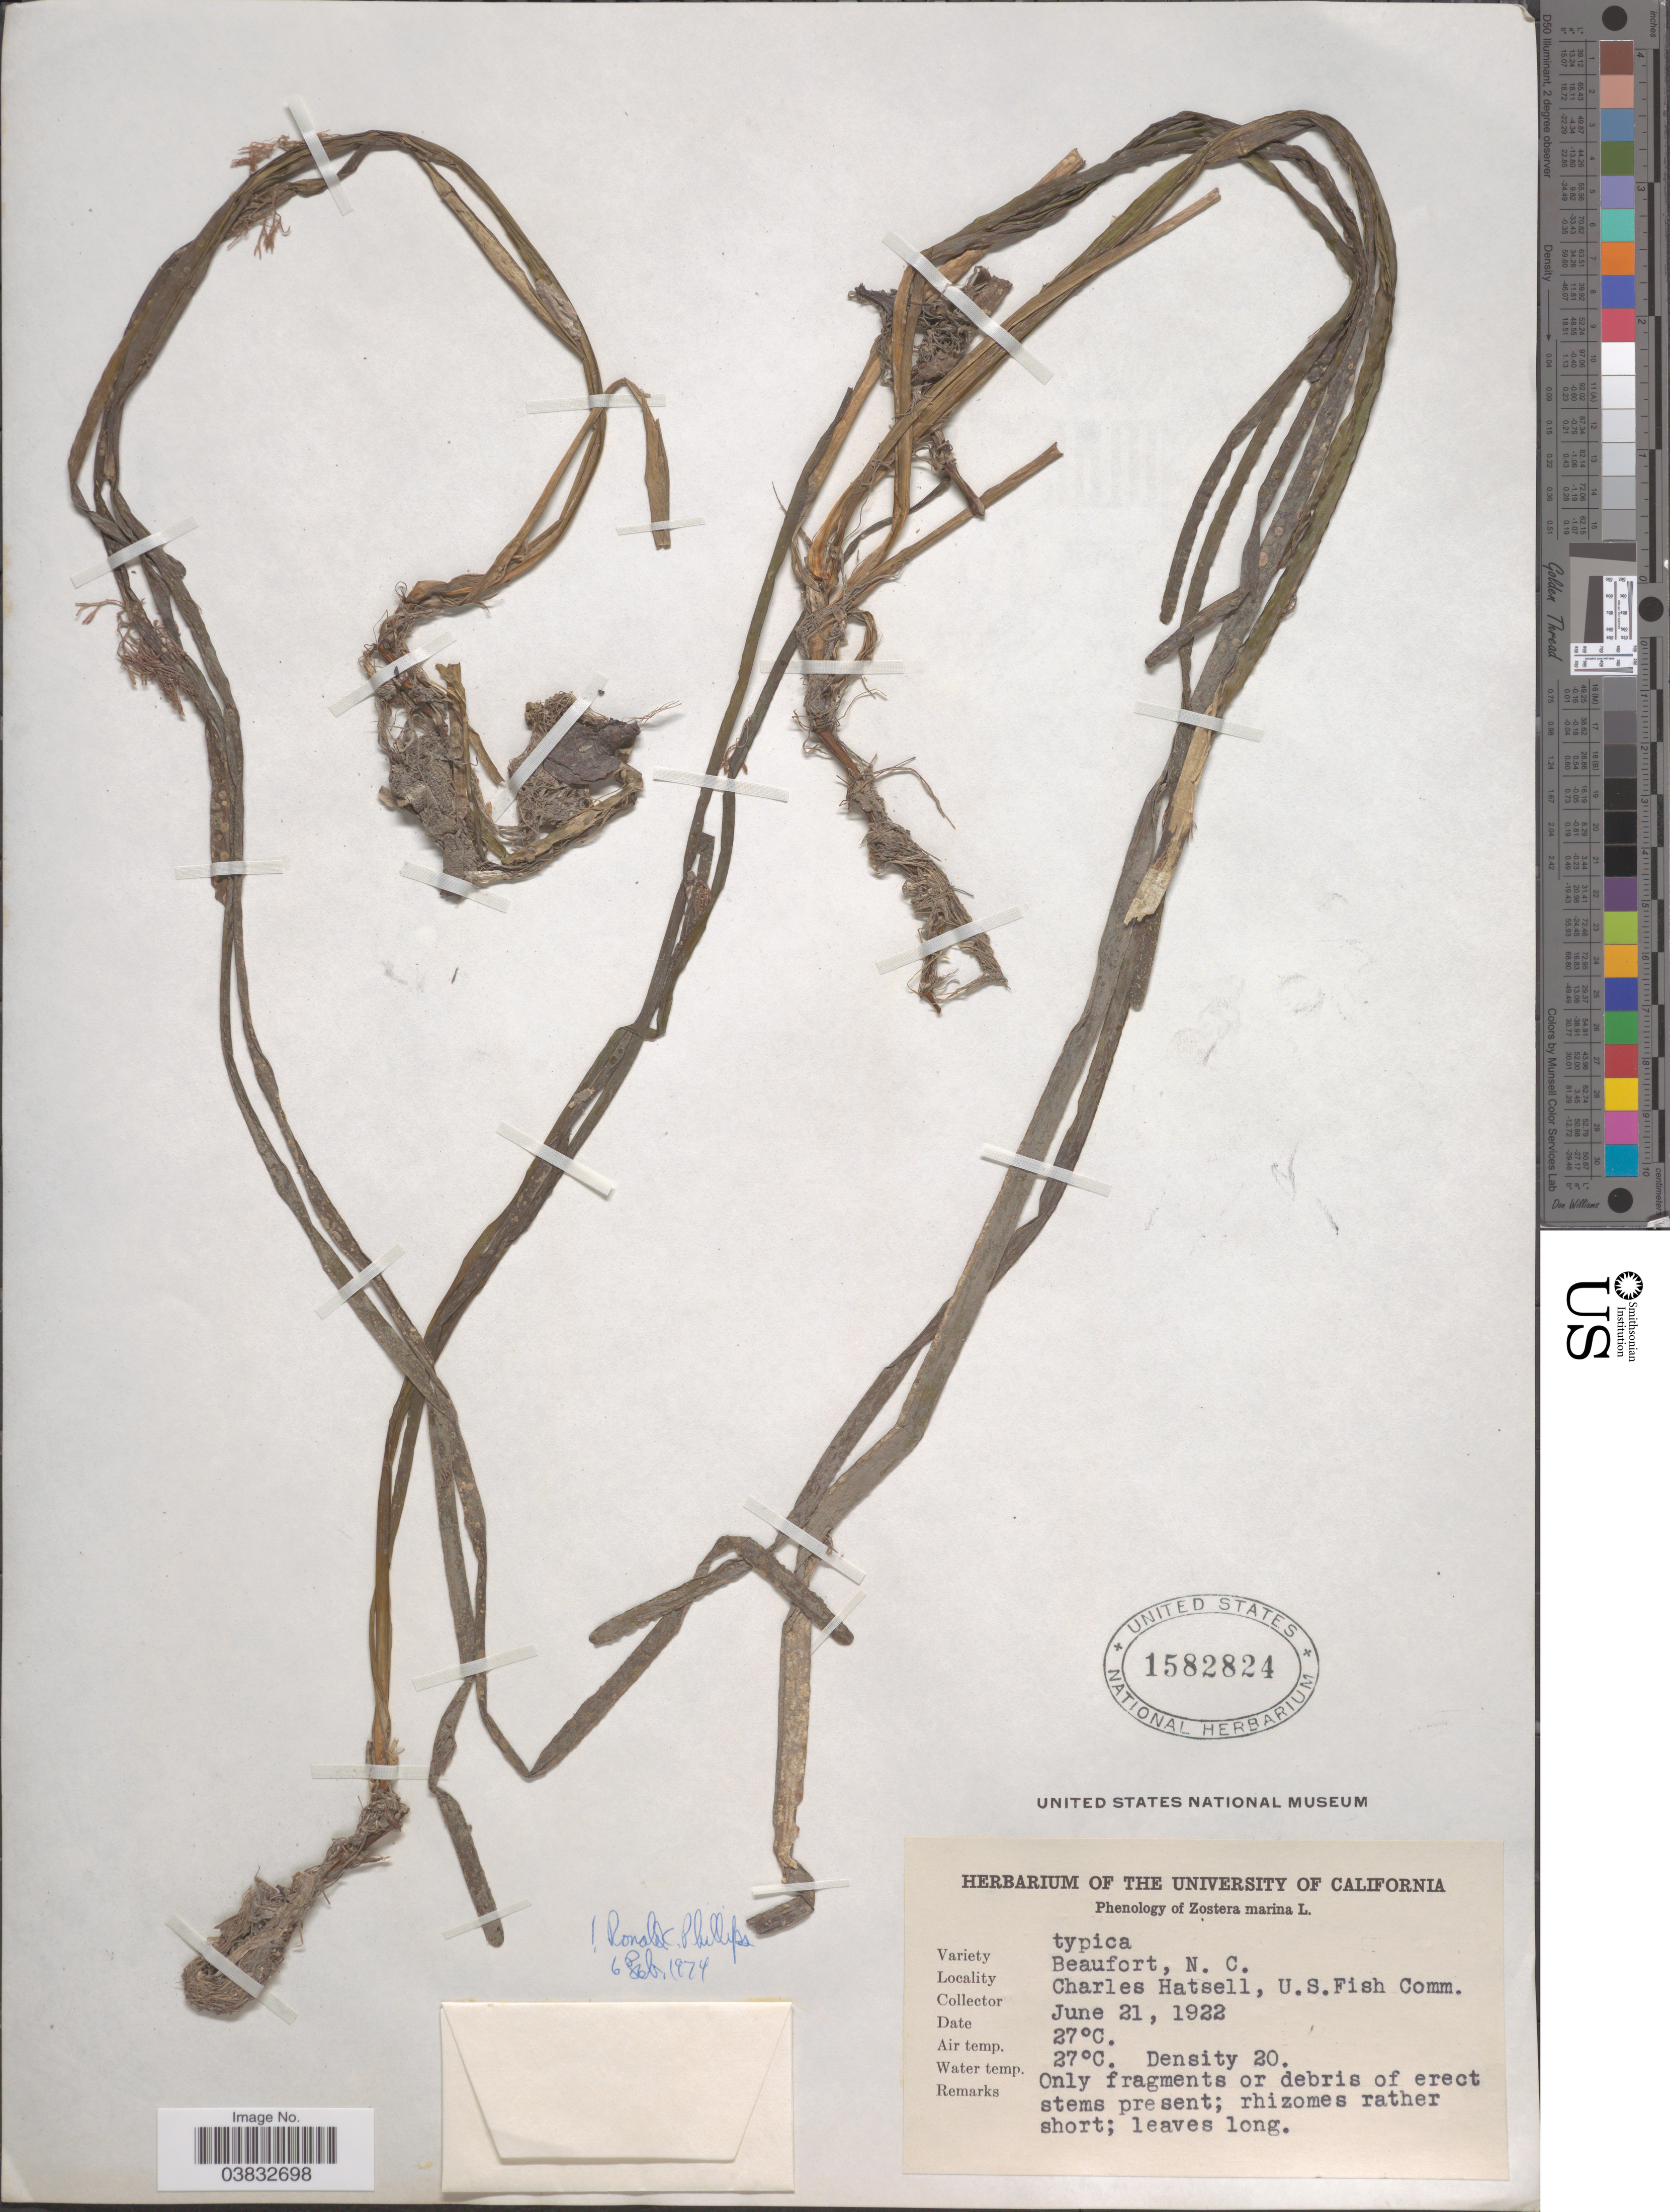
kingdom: Plantae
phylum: Tracheophyta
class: Liliopsida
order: Alismatales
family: Zosteraceae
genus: Zostera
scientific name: Zostera marina var. marina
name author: L.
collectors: C. Hatsell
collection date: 1922-06-21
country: United States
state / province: North Carolina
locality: Beaufort.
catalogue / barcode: US 1582824